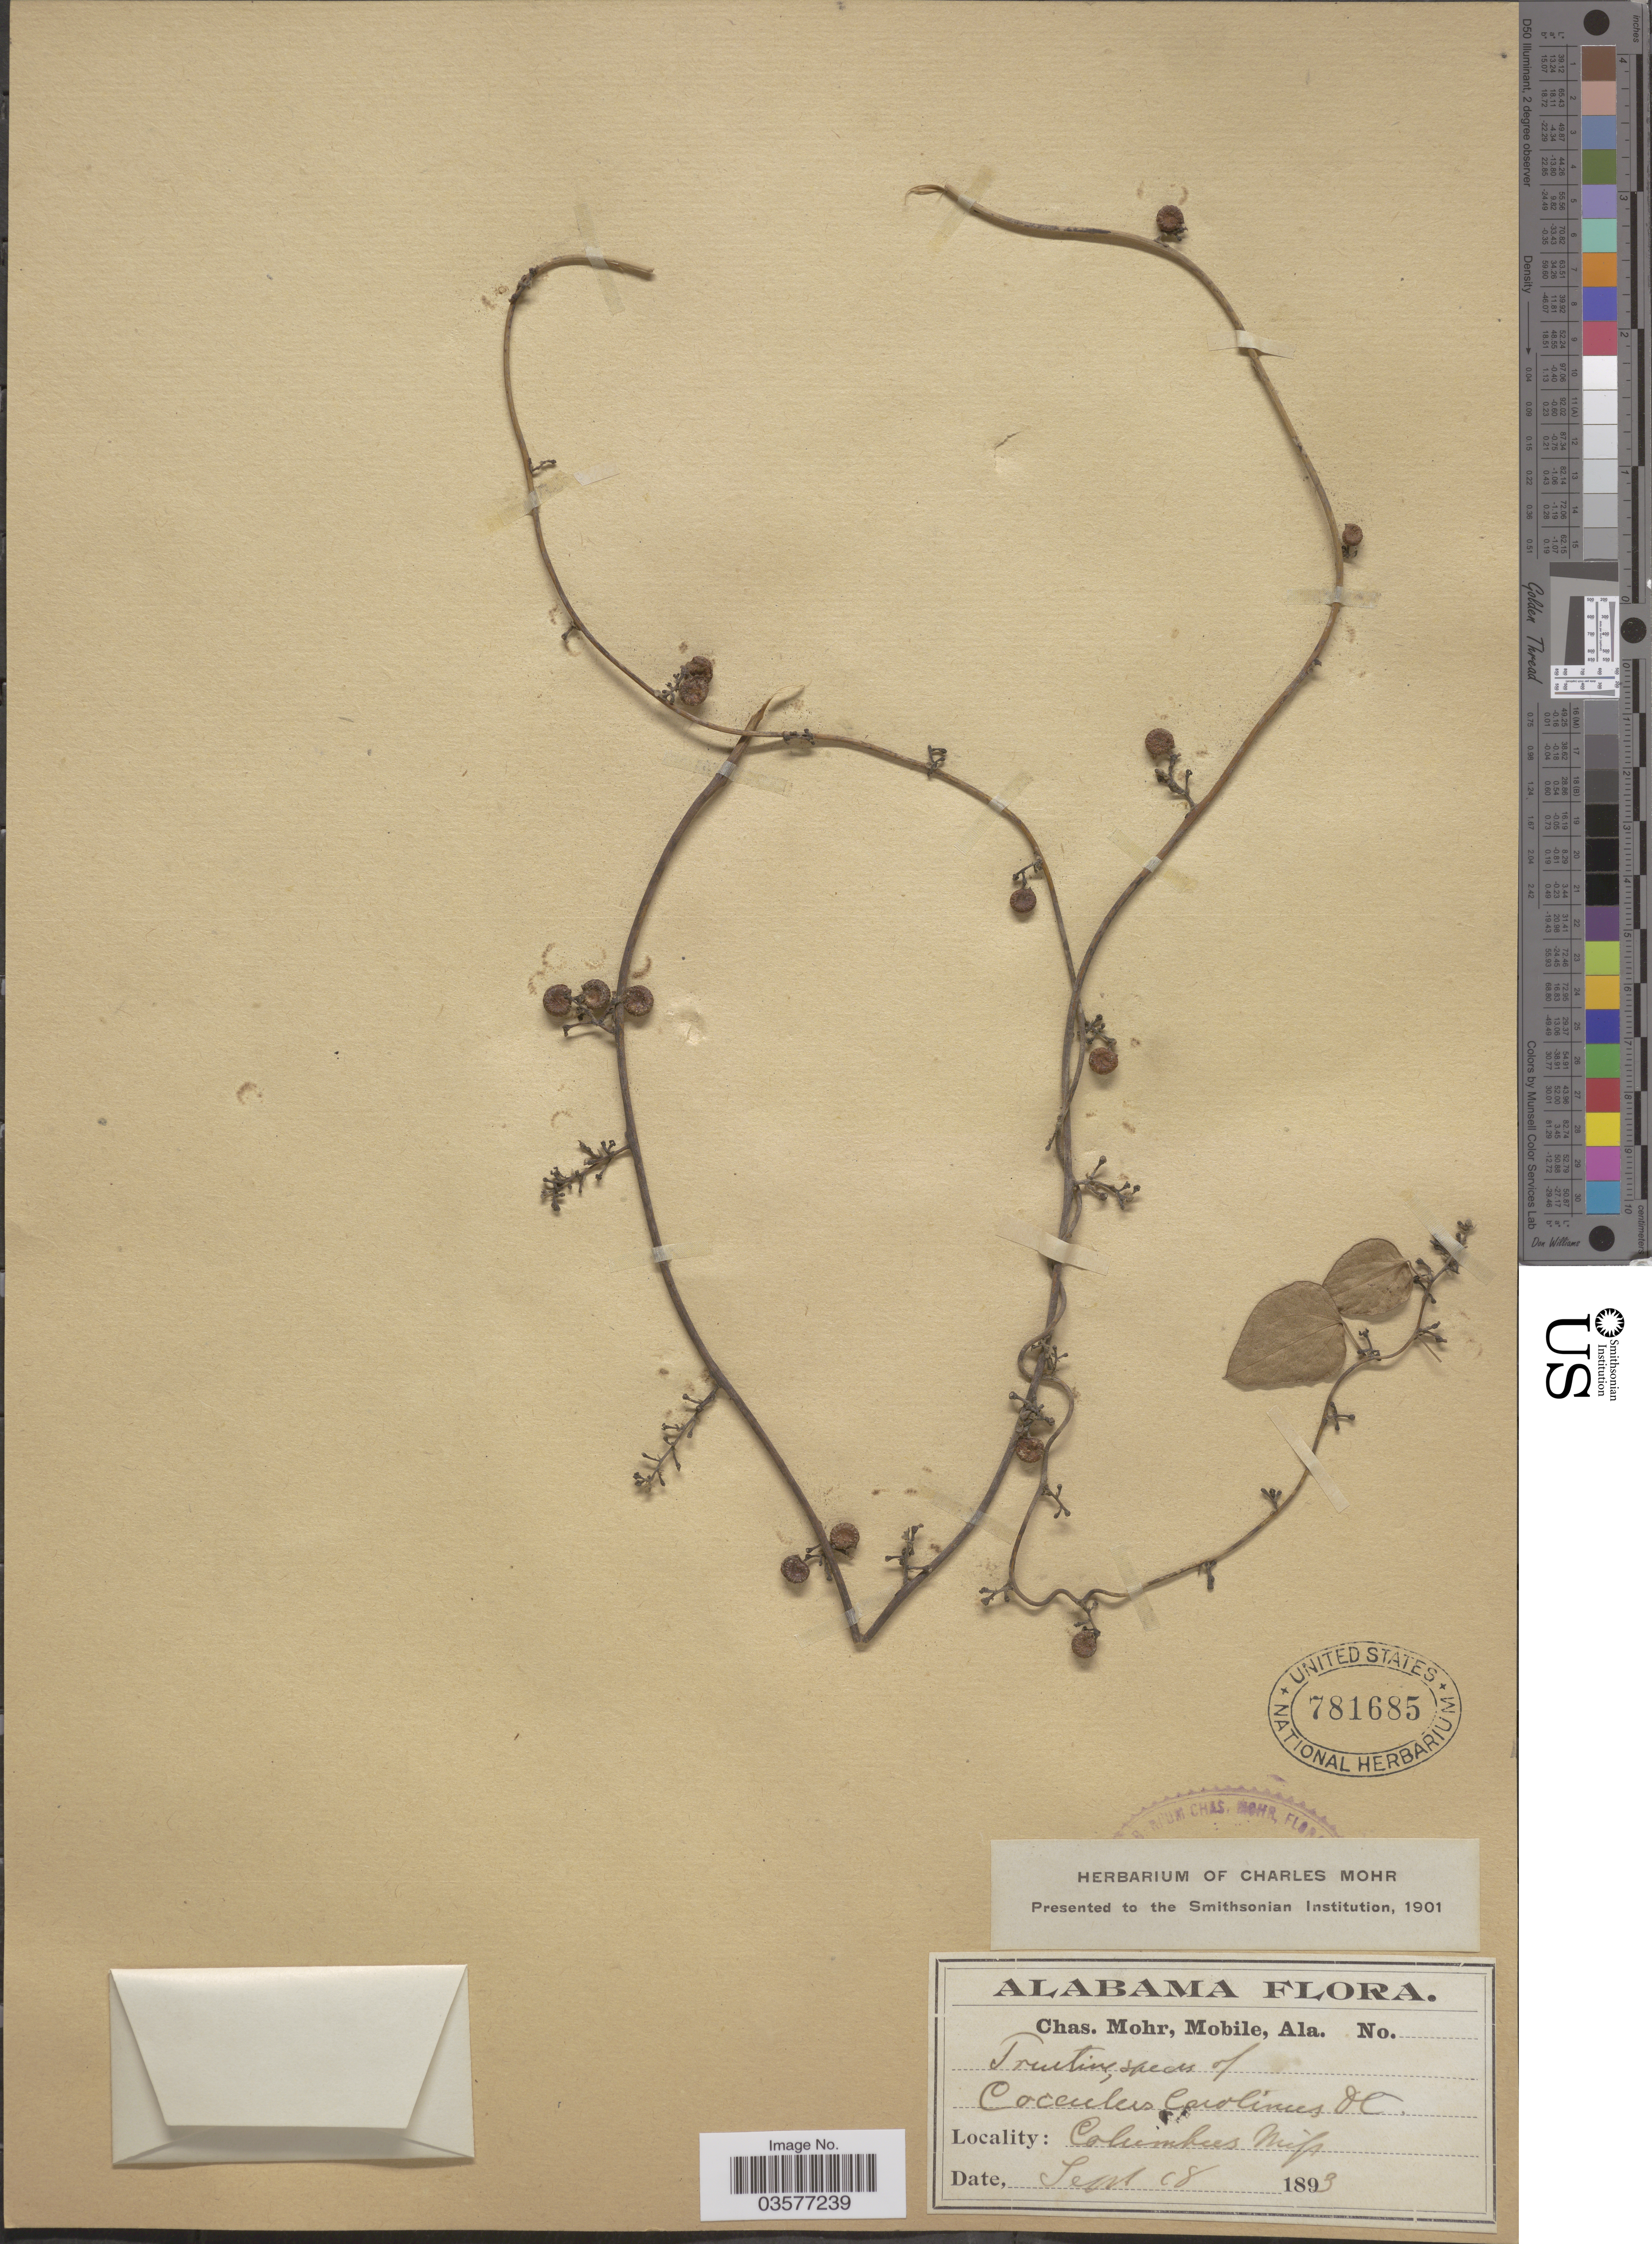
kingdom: Plantae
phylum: Tracheophyta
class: Magnoliopsida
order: Ranunculales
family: Menispermaceae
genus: Cocculus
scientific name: Cocculus carolinus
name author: (L.) DC.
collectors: Mohr, C. T. (herbarium)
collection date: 1893-09-18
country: United States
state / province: Alabama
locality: Columbus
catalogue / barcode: US 781685